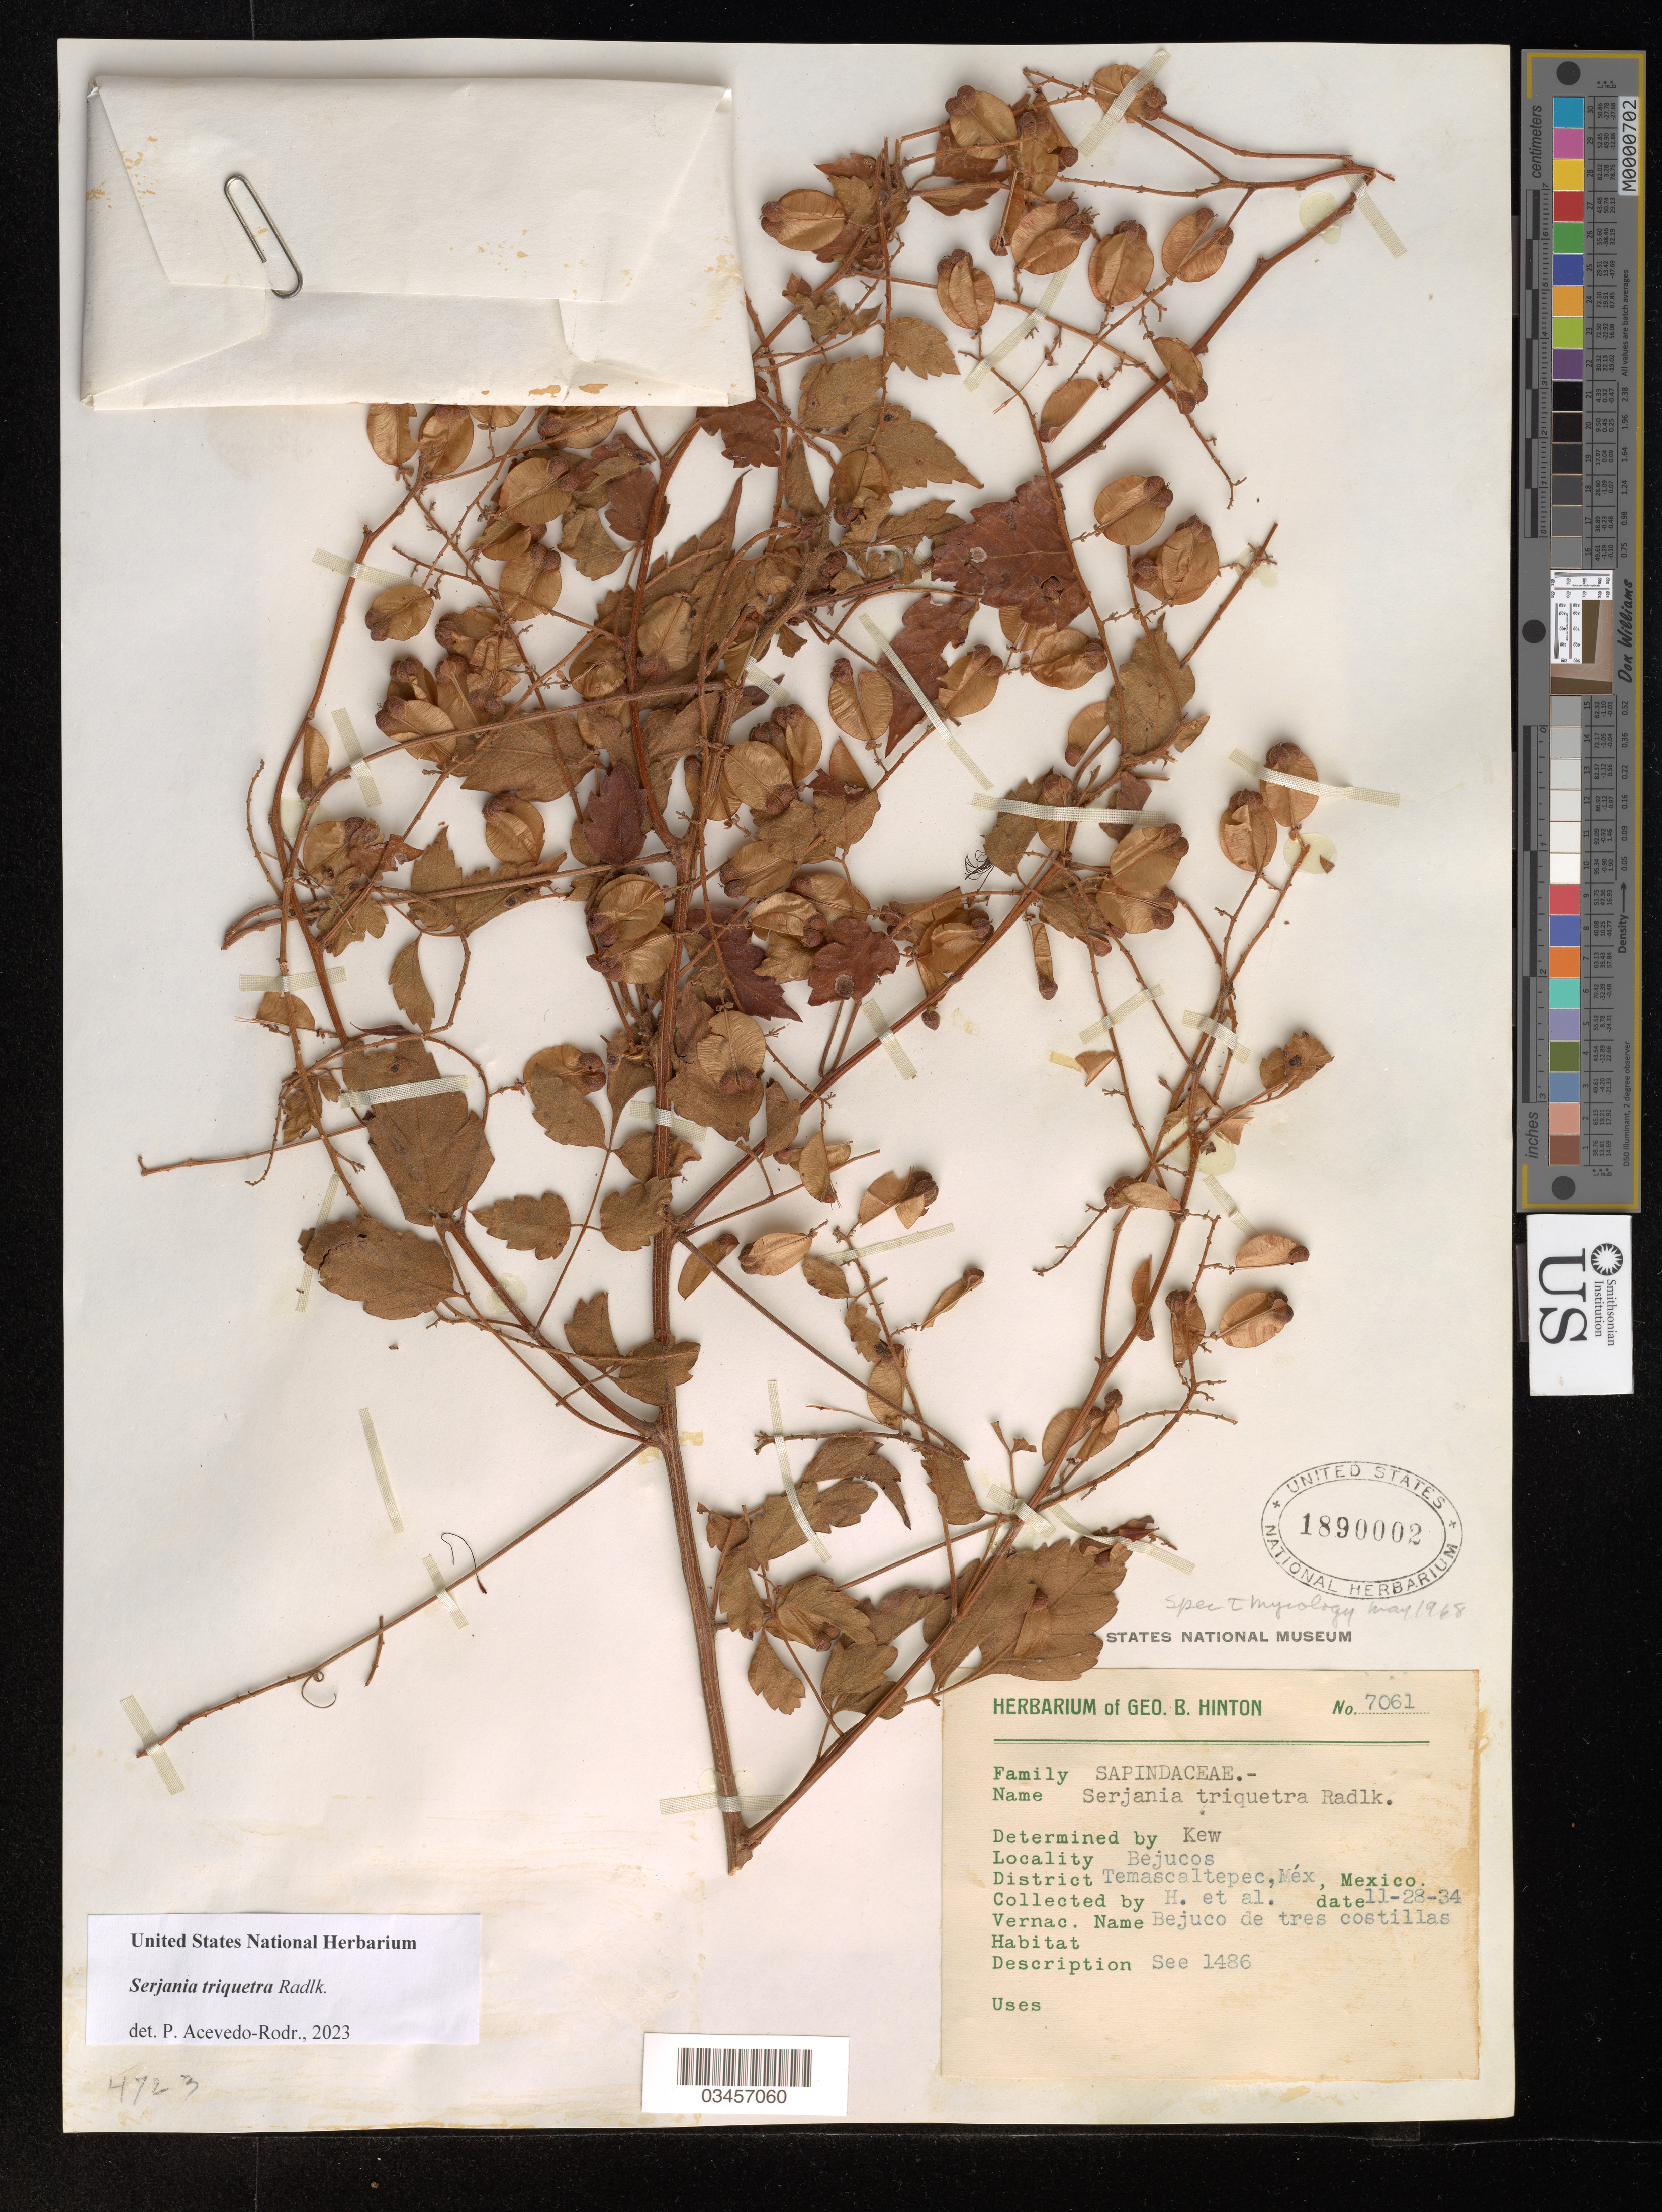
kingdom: Plantae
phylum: Tracheophyta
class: Magnoliopsida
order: Sapindales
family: Sapindaceae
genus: Serjania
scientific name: Serjania triquetra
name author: Radlk.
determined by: Acevedo-Rodriguez, P., (US), Smithsonian Institution - National Museum of Natural History (UNITED STATES)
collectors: G. B. Hinton et al.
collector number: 7061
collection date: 1934-11-28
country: Mexico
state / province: Mexico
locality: Temascaltepec.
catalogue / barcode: US 1890002